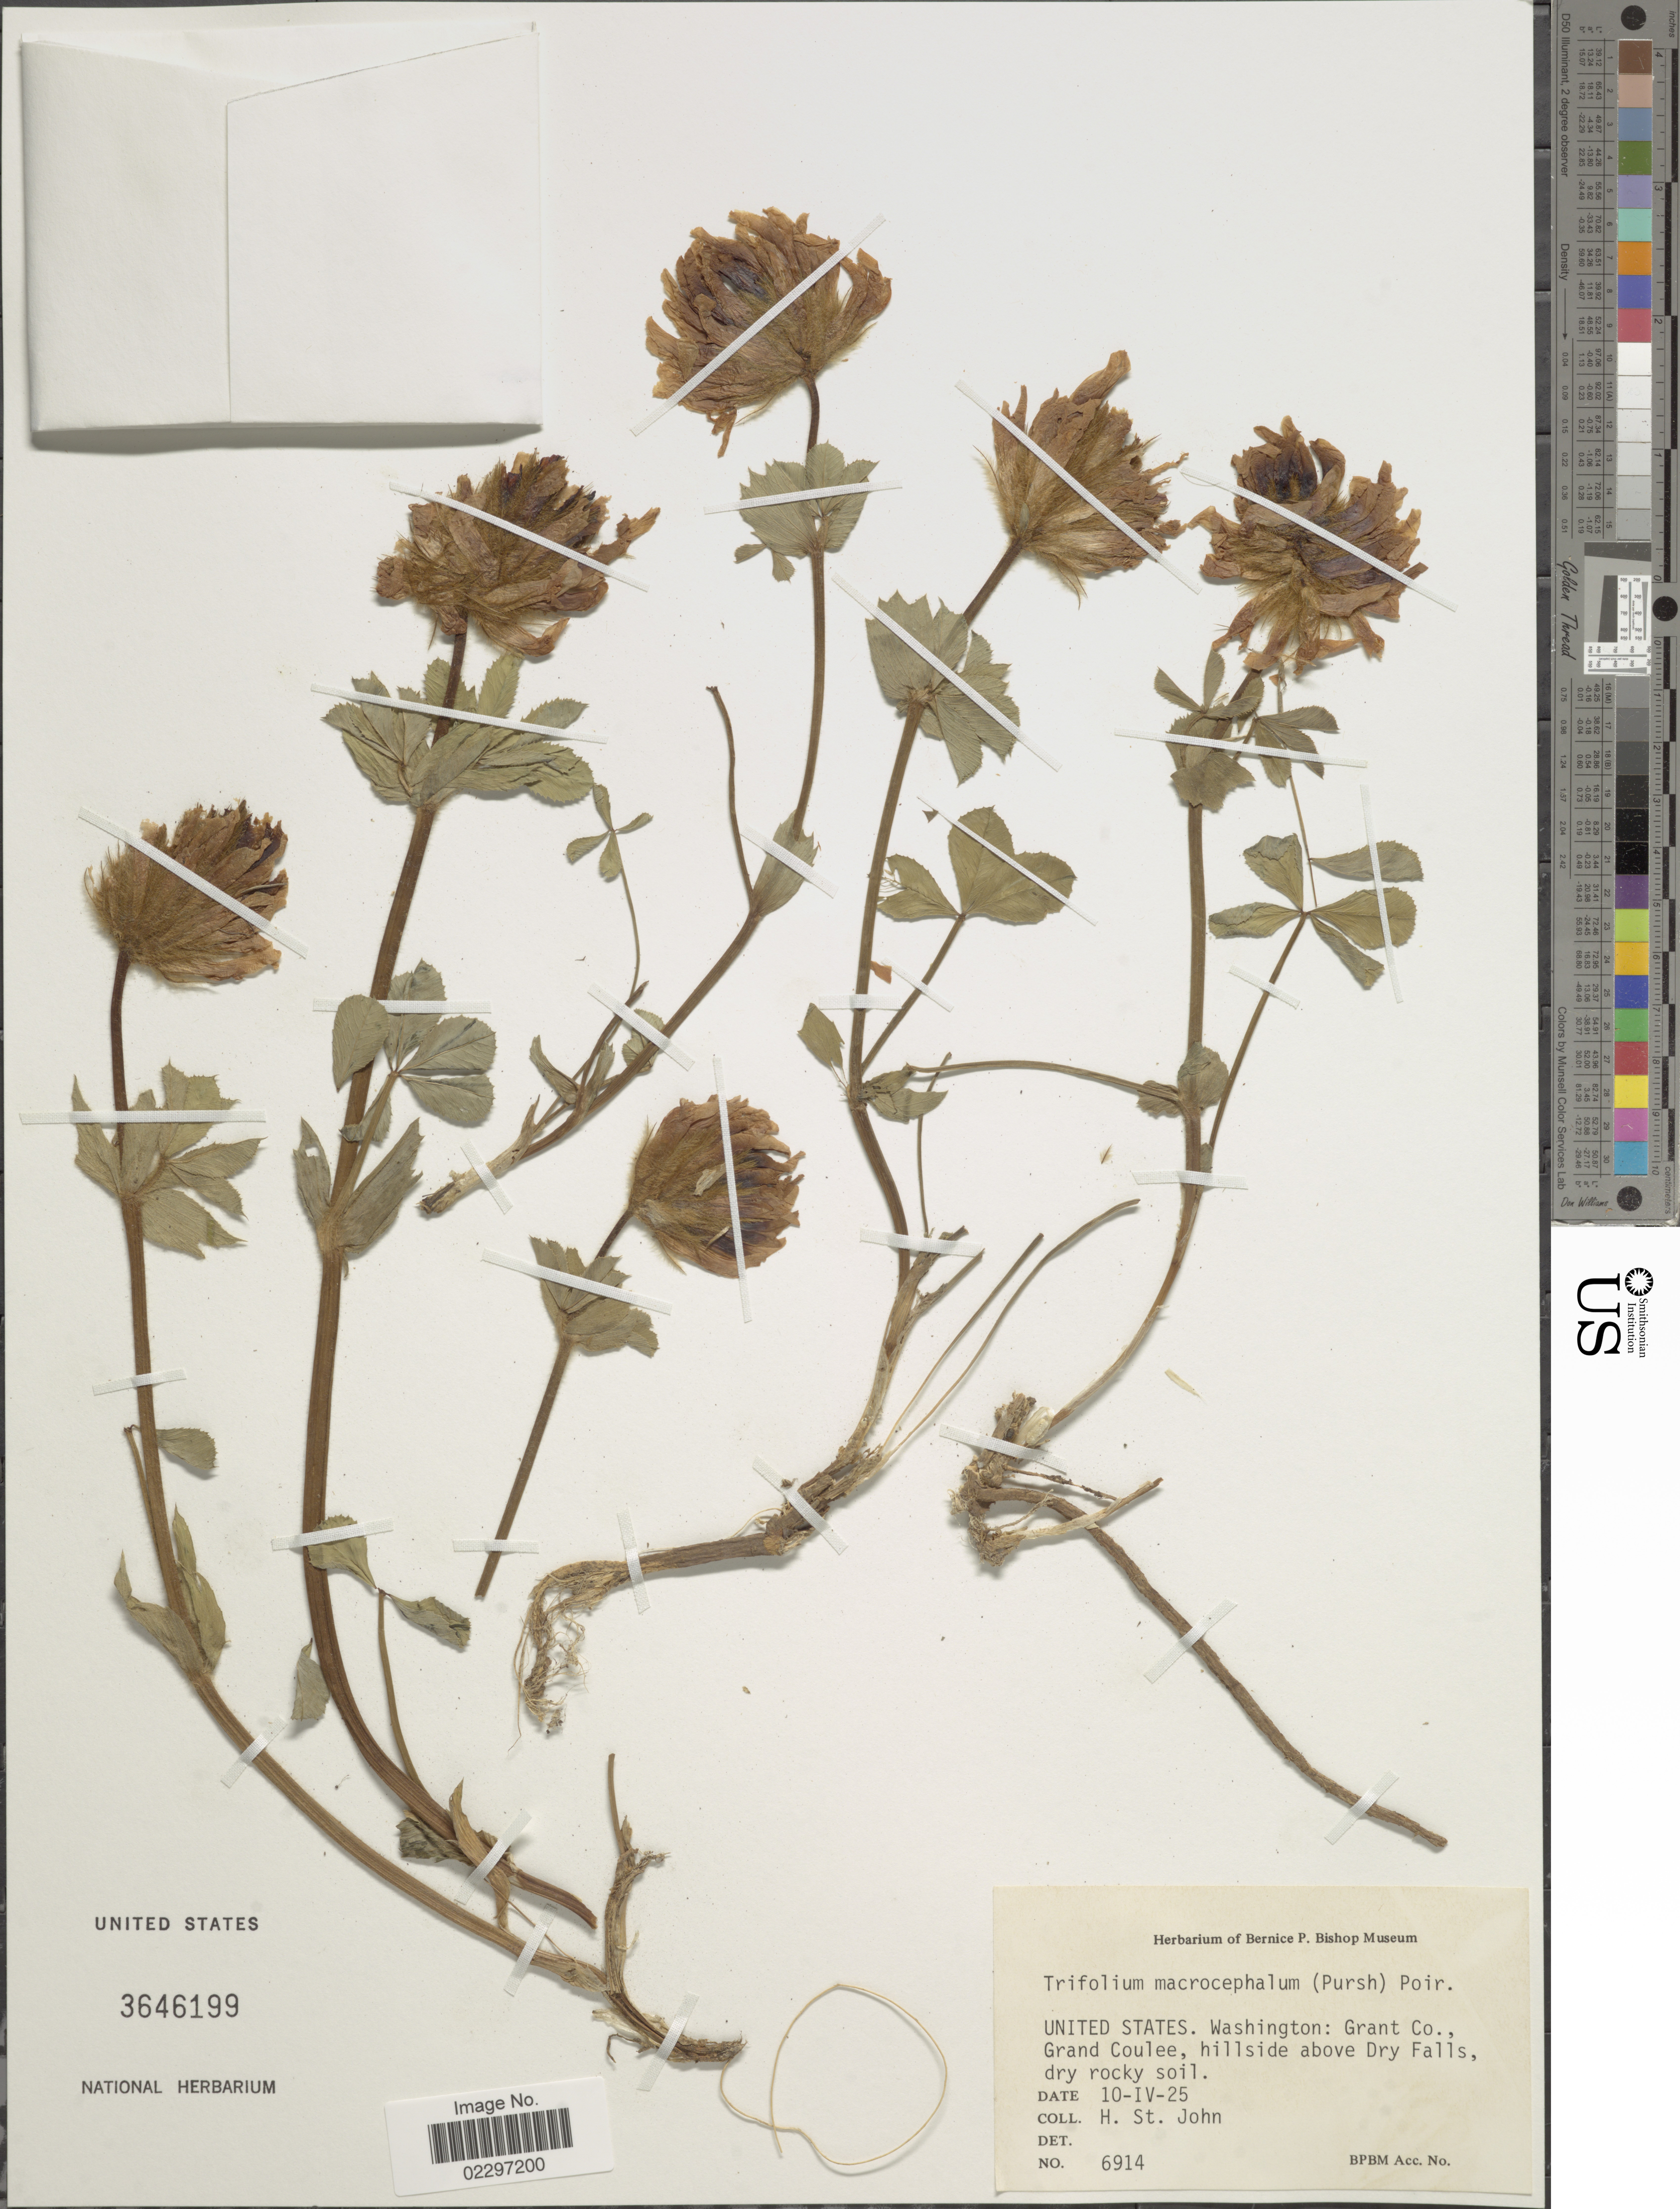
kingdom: Plantae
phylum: Tracheophyta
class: Magnoliopsida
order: Fabales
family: Fabaceae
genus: Trifolium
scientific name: Trifolium macrocephalum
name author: (Pursh) Poir.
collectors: H. St. John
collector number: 6914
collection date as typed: Transcribed d/m/y: 10/4/25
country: United States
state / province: Washington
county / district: Grant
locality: Grant Co., Grand Coulee, hillside above Dry Falls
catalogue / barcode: US 3646199